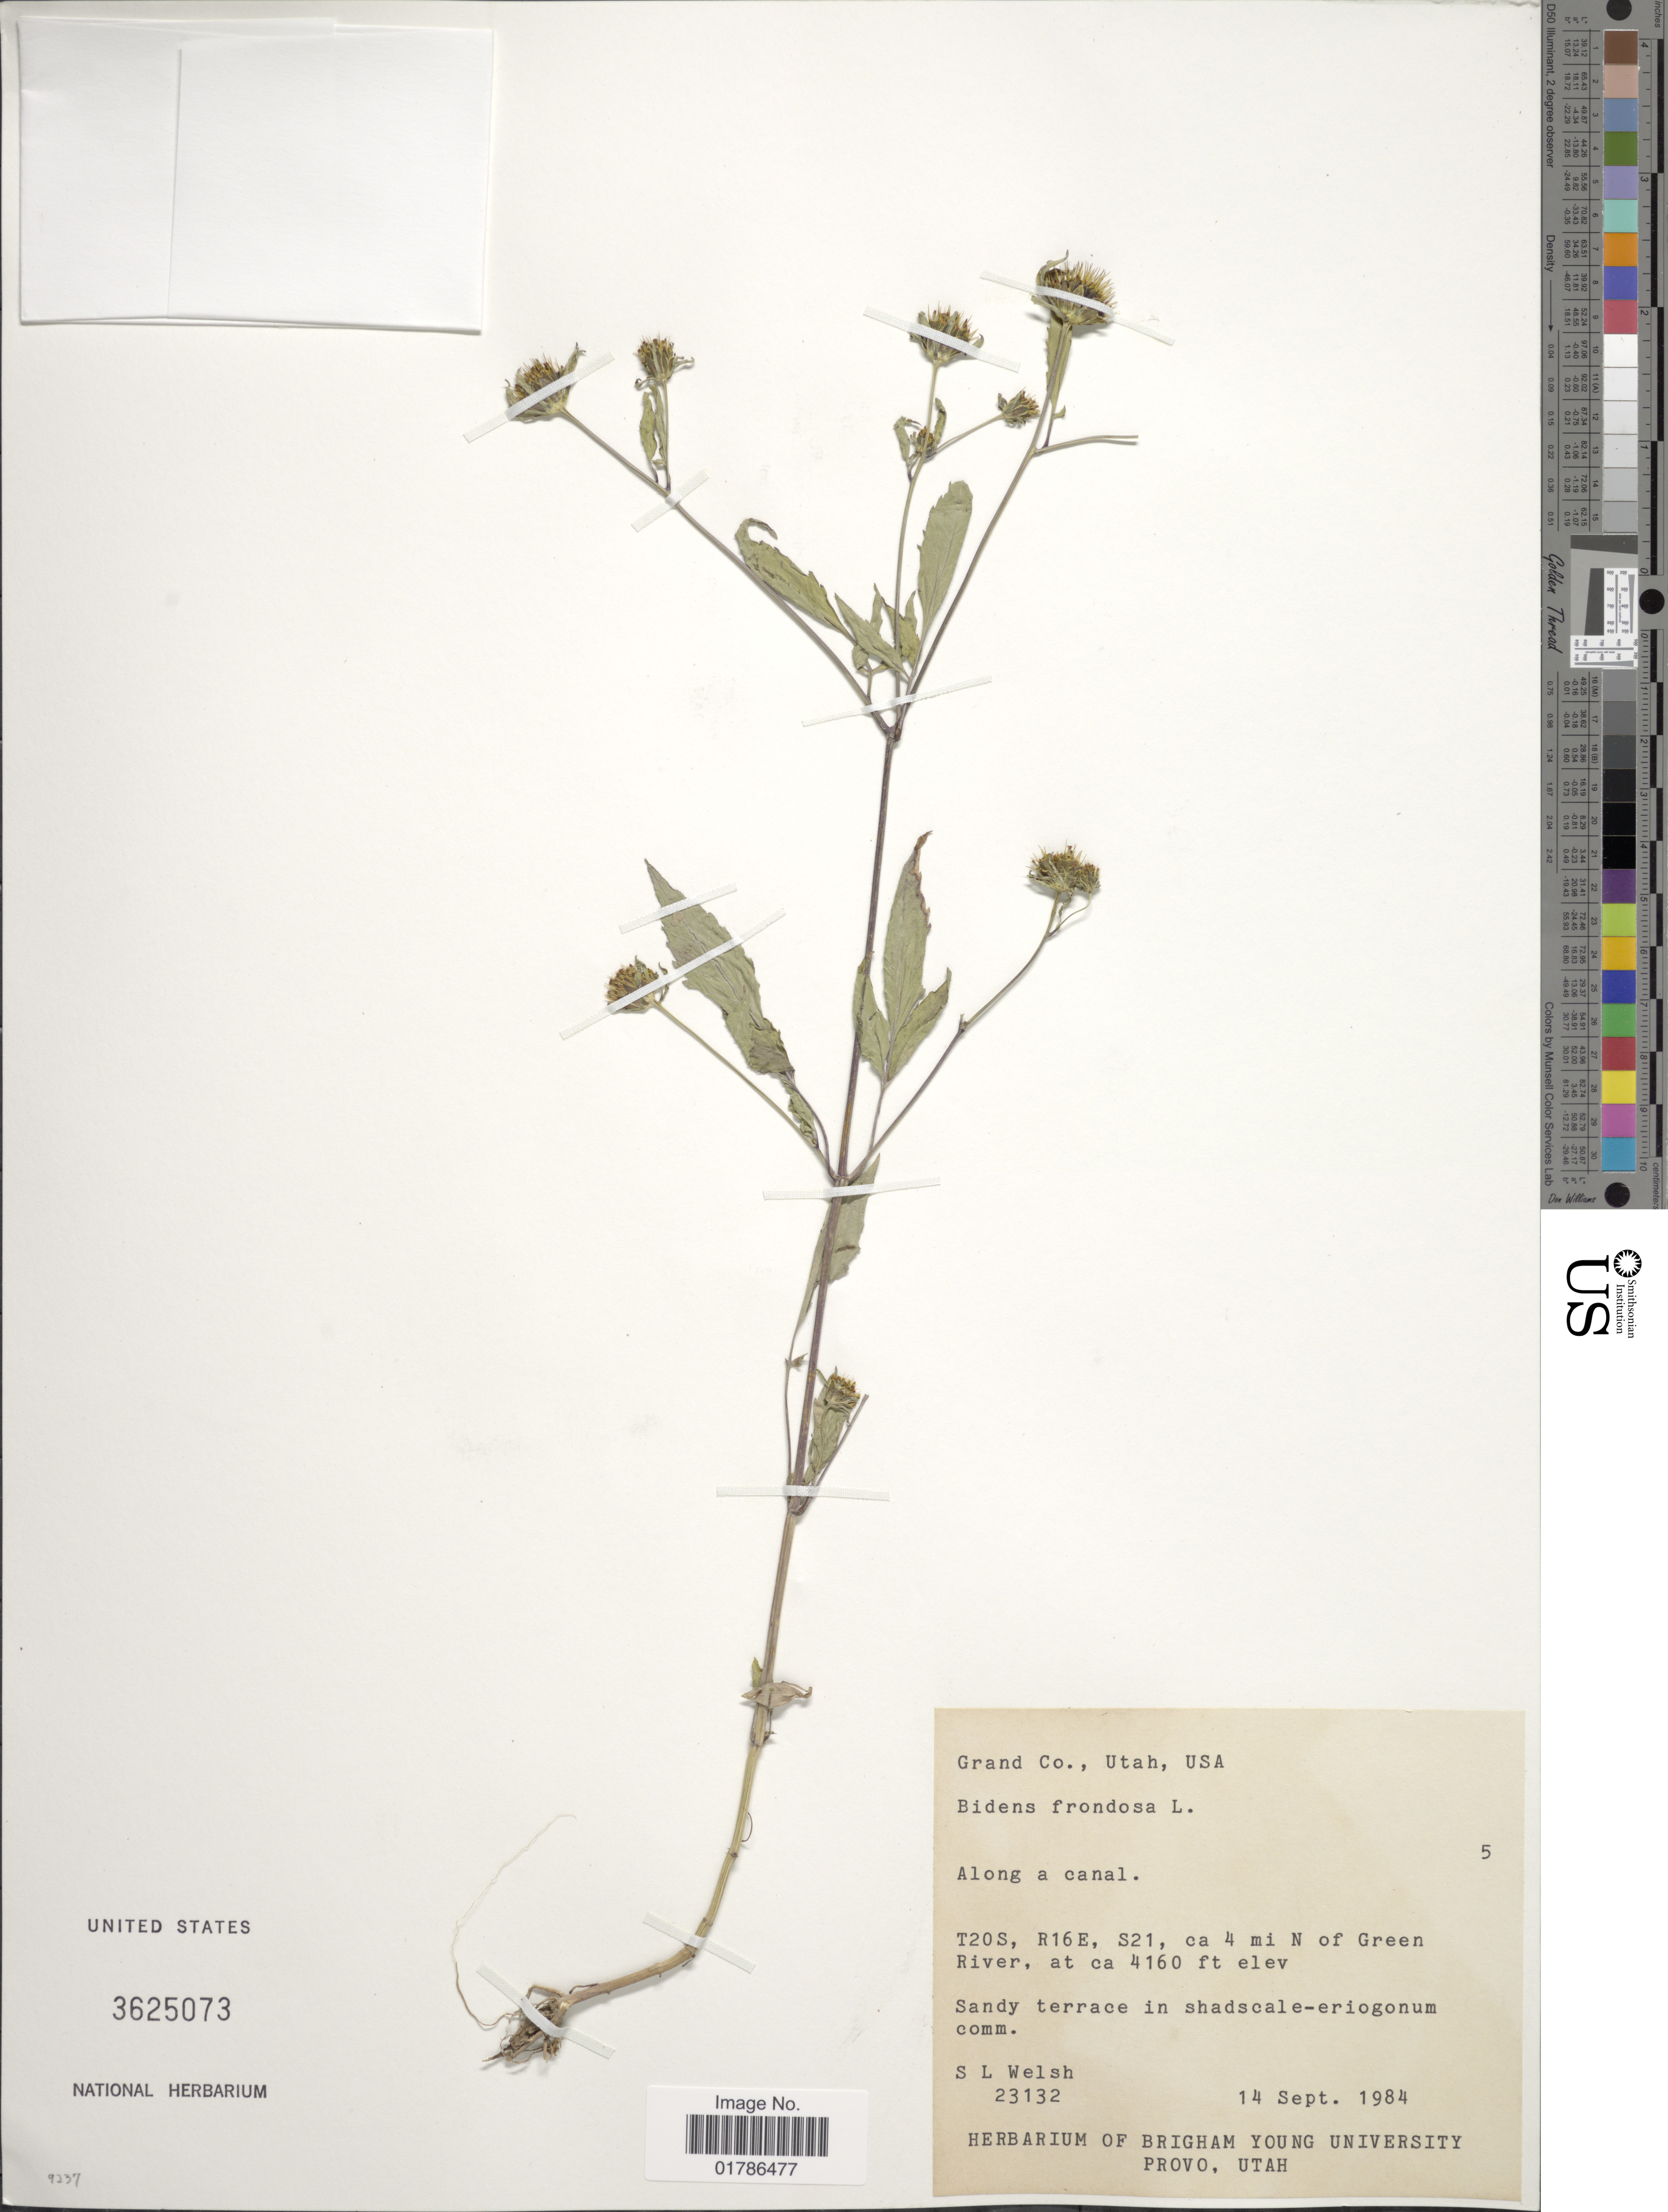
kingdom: Plantae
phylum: Tracheophyta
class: Magnoliopsida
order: Asterales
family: Asteraceae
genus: Bidens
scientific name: Bidens frondosa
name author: L.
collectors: S. Welsh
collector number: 23132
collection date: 1984-09-14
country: United States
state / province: Utah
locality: Grand Co., Utah, along a canal, T20S, R16E, S21, ca 4 mi N of Green River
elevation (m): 1268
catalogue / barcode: US 3625073